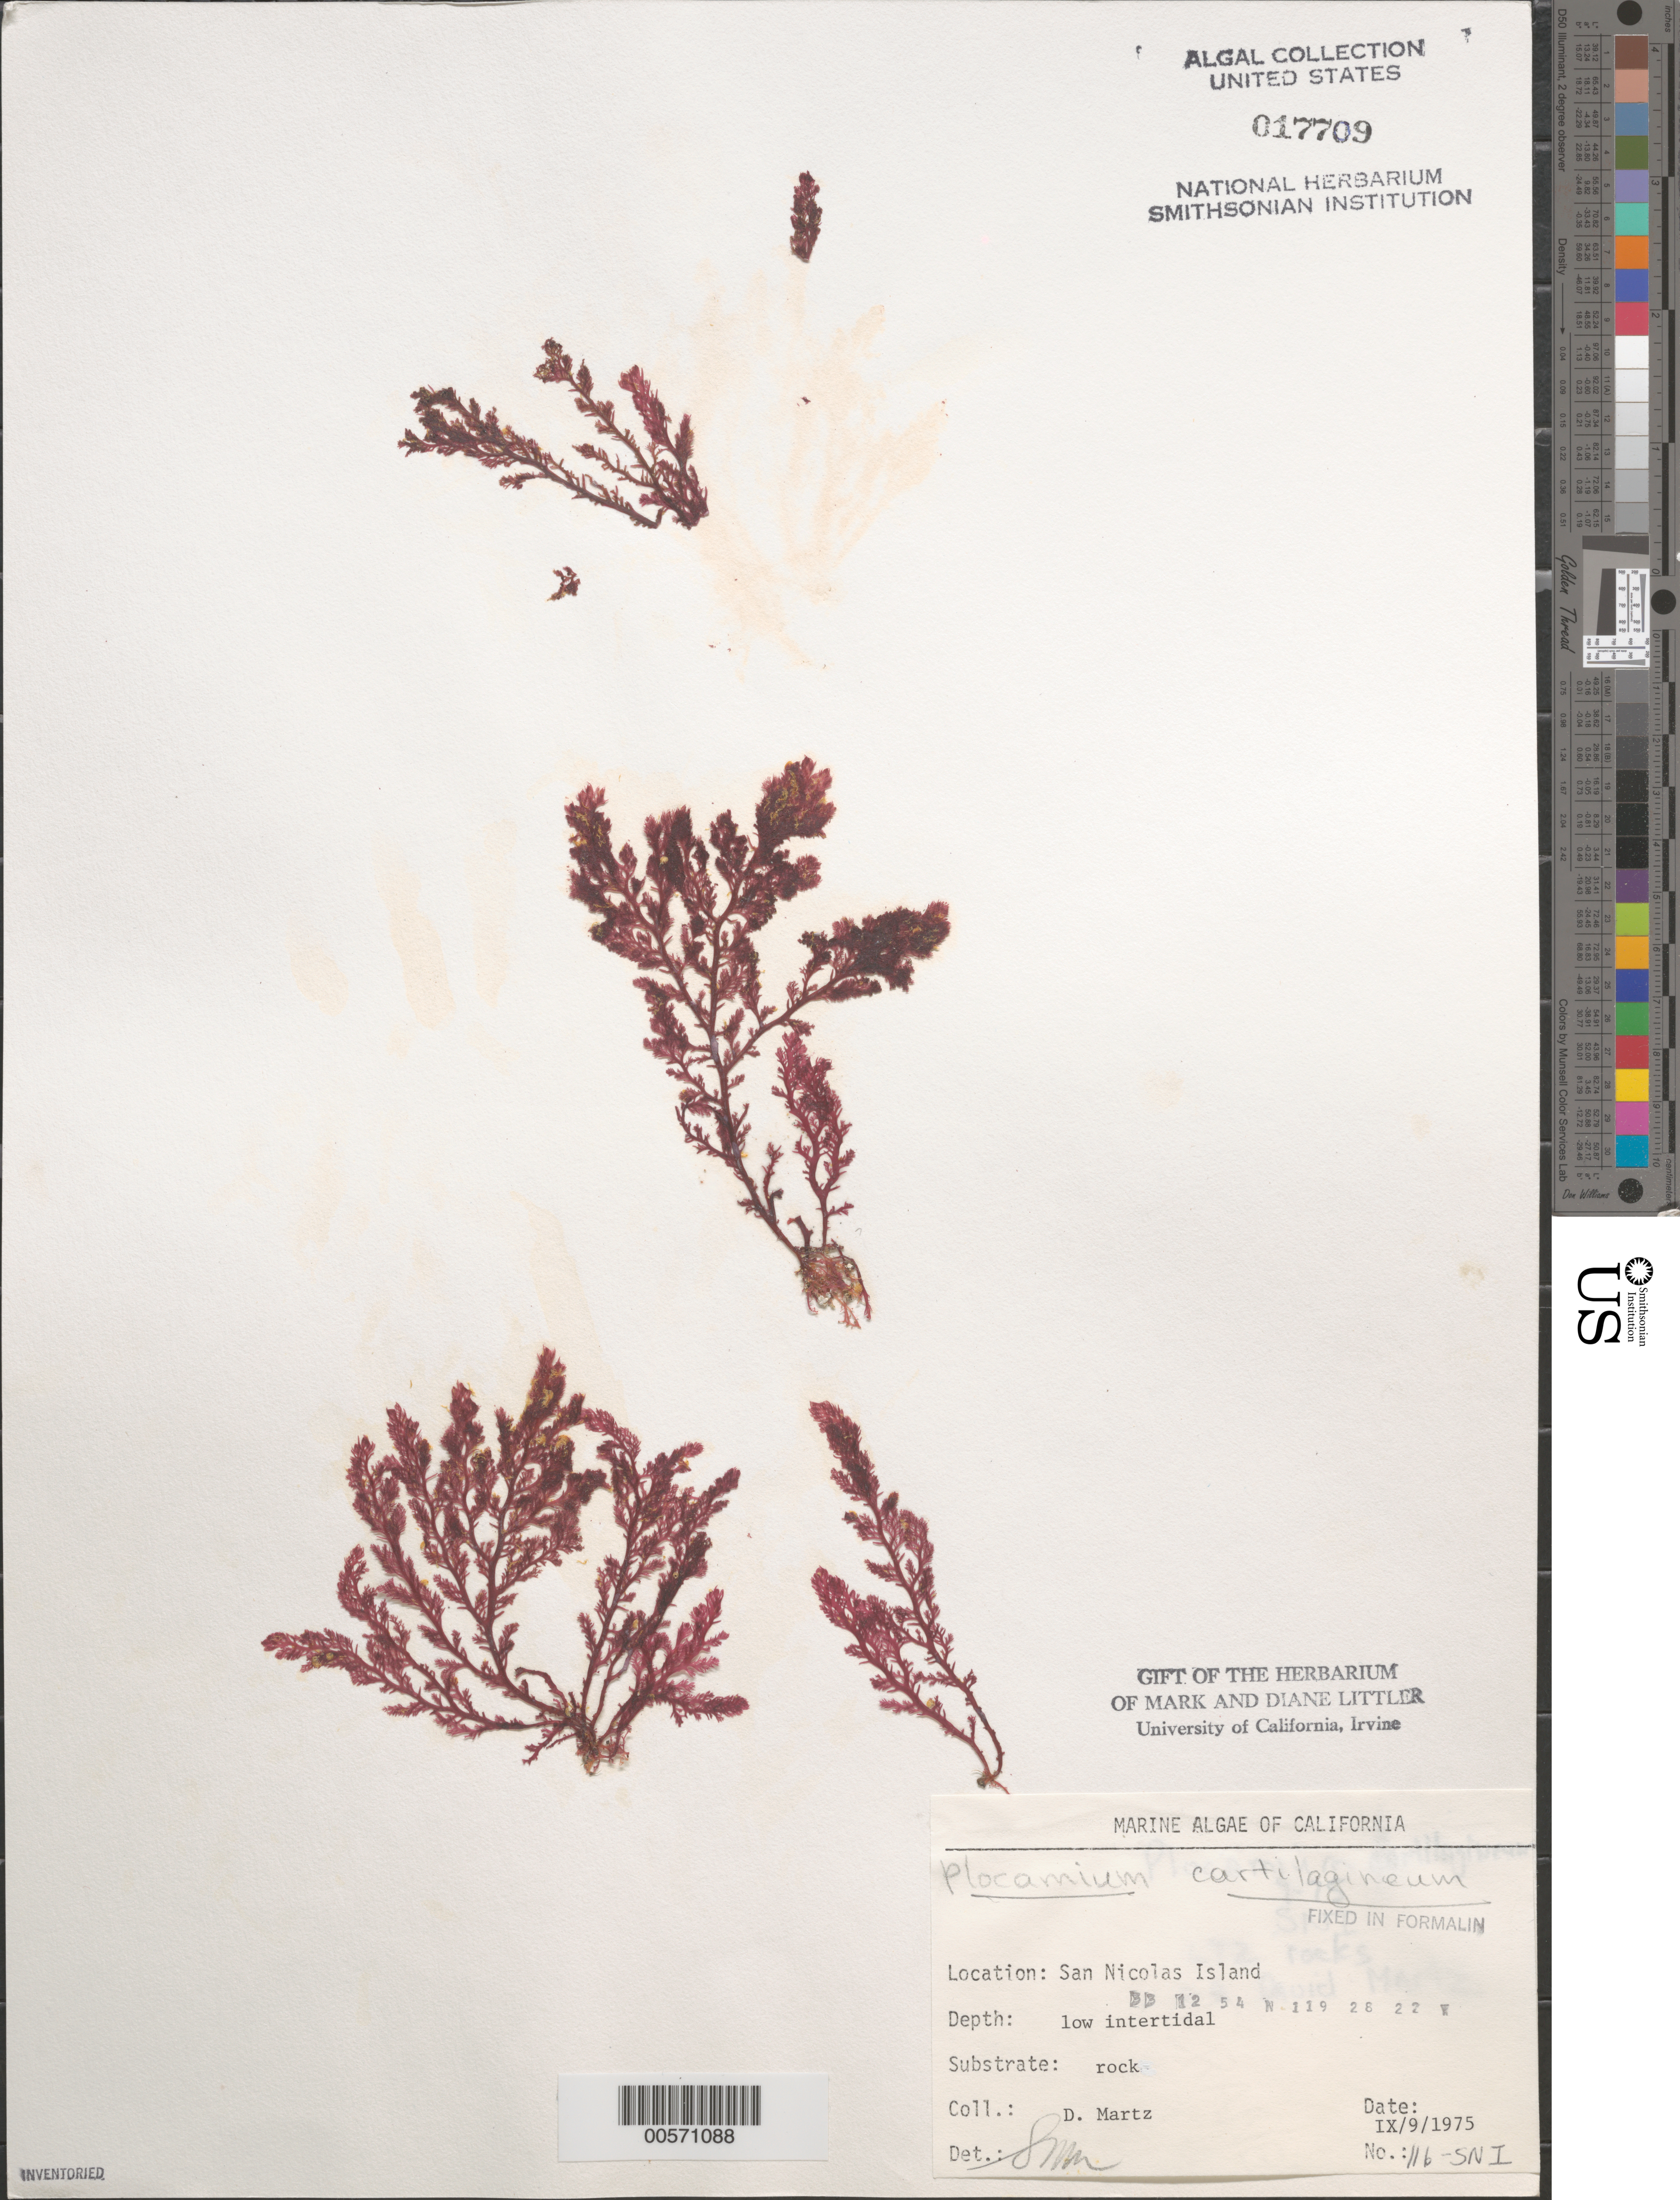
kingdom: Plantae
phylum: Rhodophyta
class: Florideophyceae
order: Plocamiales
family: Plocamiaceae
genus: Plocamium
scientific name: Plocamium cartilagineum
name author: (L.) P.S. Dixon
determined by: Murray, S. N.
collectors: D. Martz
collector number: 116-sni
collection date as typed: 09 Sep 1975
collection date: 1975-09-09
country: United States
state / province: California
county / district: Ventura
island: San Nicolas Island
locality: Dutch Harbor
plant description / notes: BLM-SOCALBIGHT Rocky Intertidal Survey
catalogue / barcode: US 17709